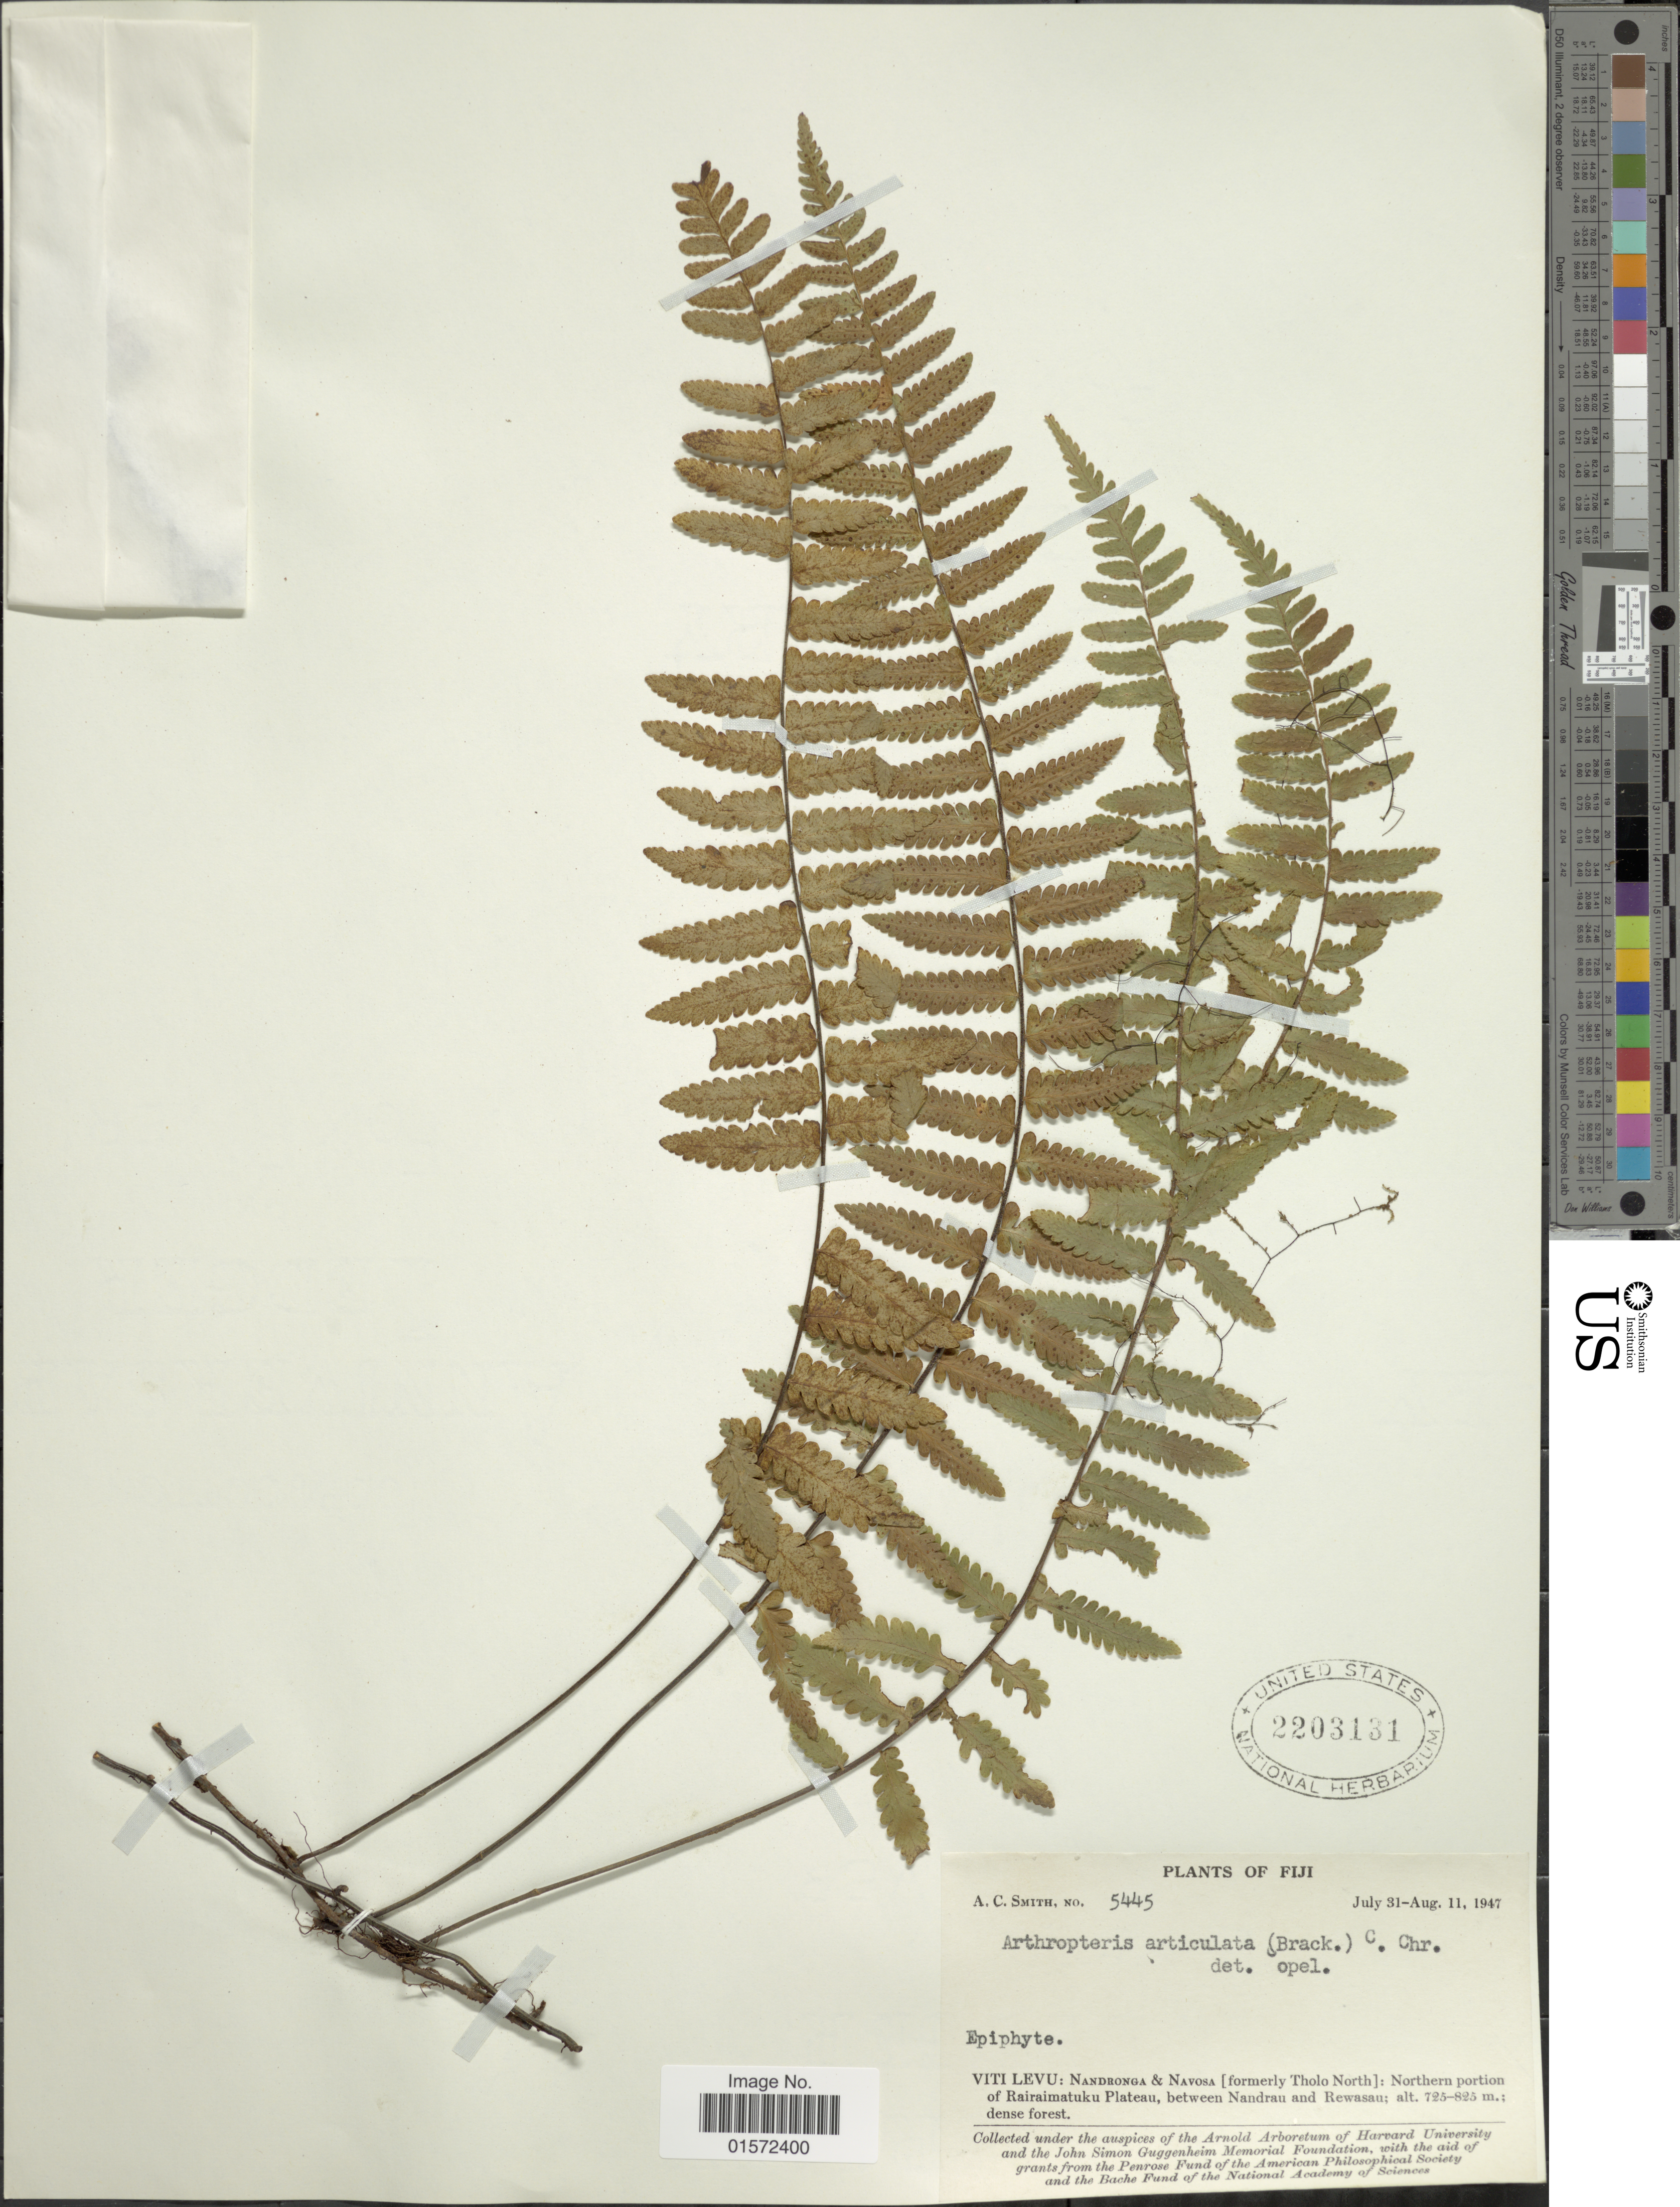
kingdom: Plantae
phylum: Tracheophyta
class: Polypodiopsida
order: Polypodiales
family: Tectariaceae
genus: Arthropteris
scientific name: Arthropteris articulata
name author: (Brack.) C. Chr.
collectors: A. C. Smith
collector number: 5445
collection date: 1947-07-31/1947-08-11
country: Fiji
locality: Viti Levu: Nandronga & Navosa [formerly Tholo North] Northern Portion of Rairaimatuku Plateau, between Nandrau and Rewasau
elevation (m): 725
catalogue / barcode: US 2203131